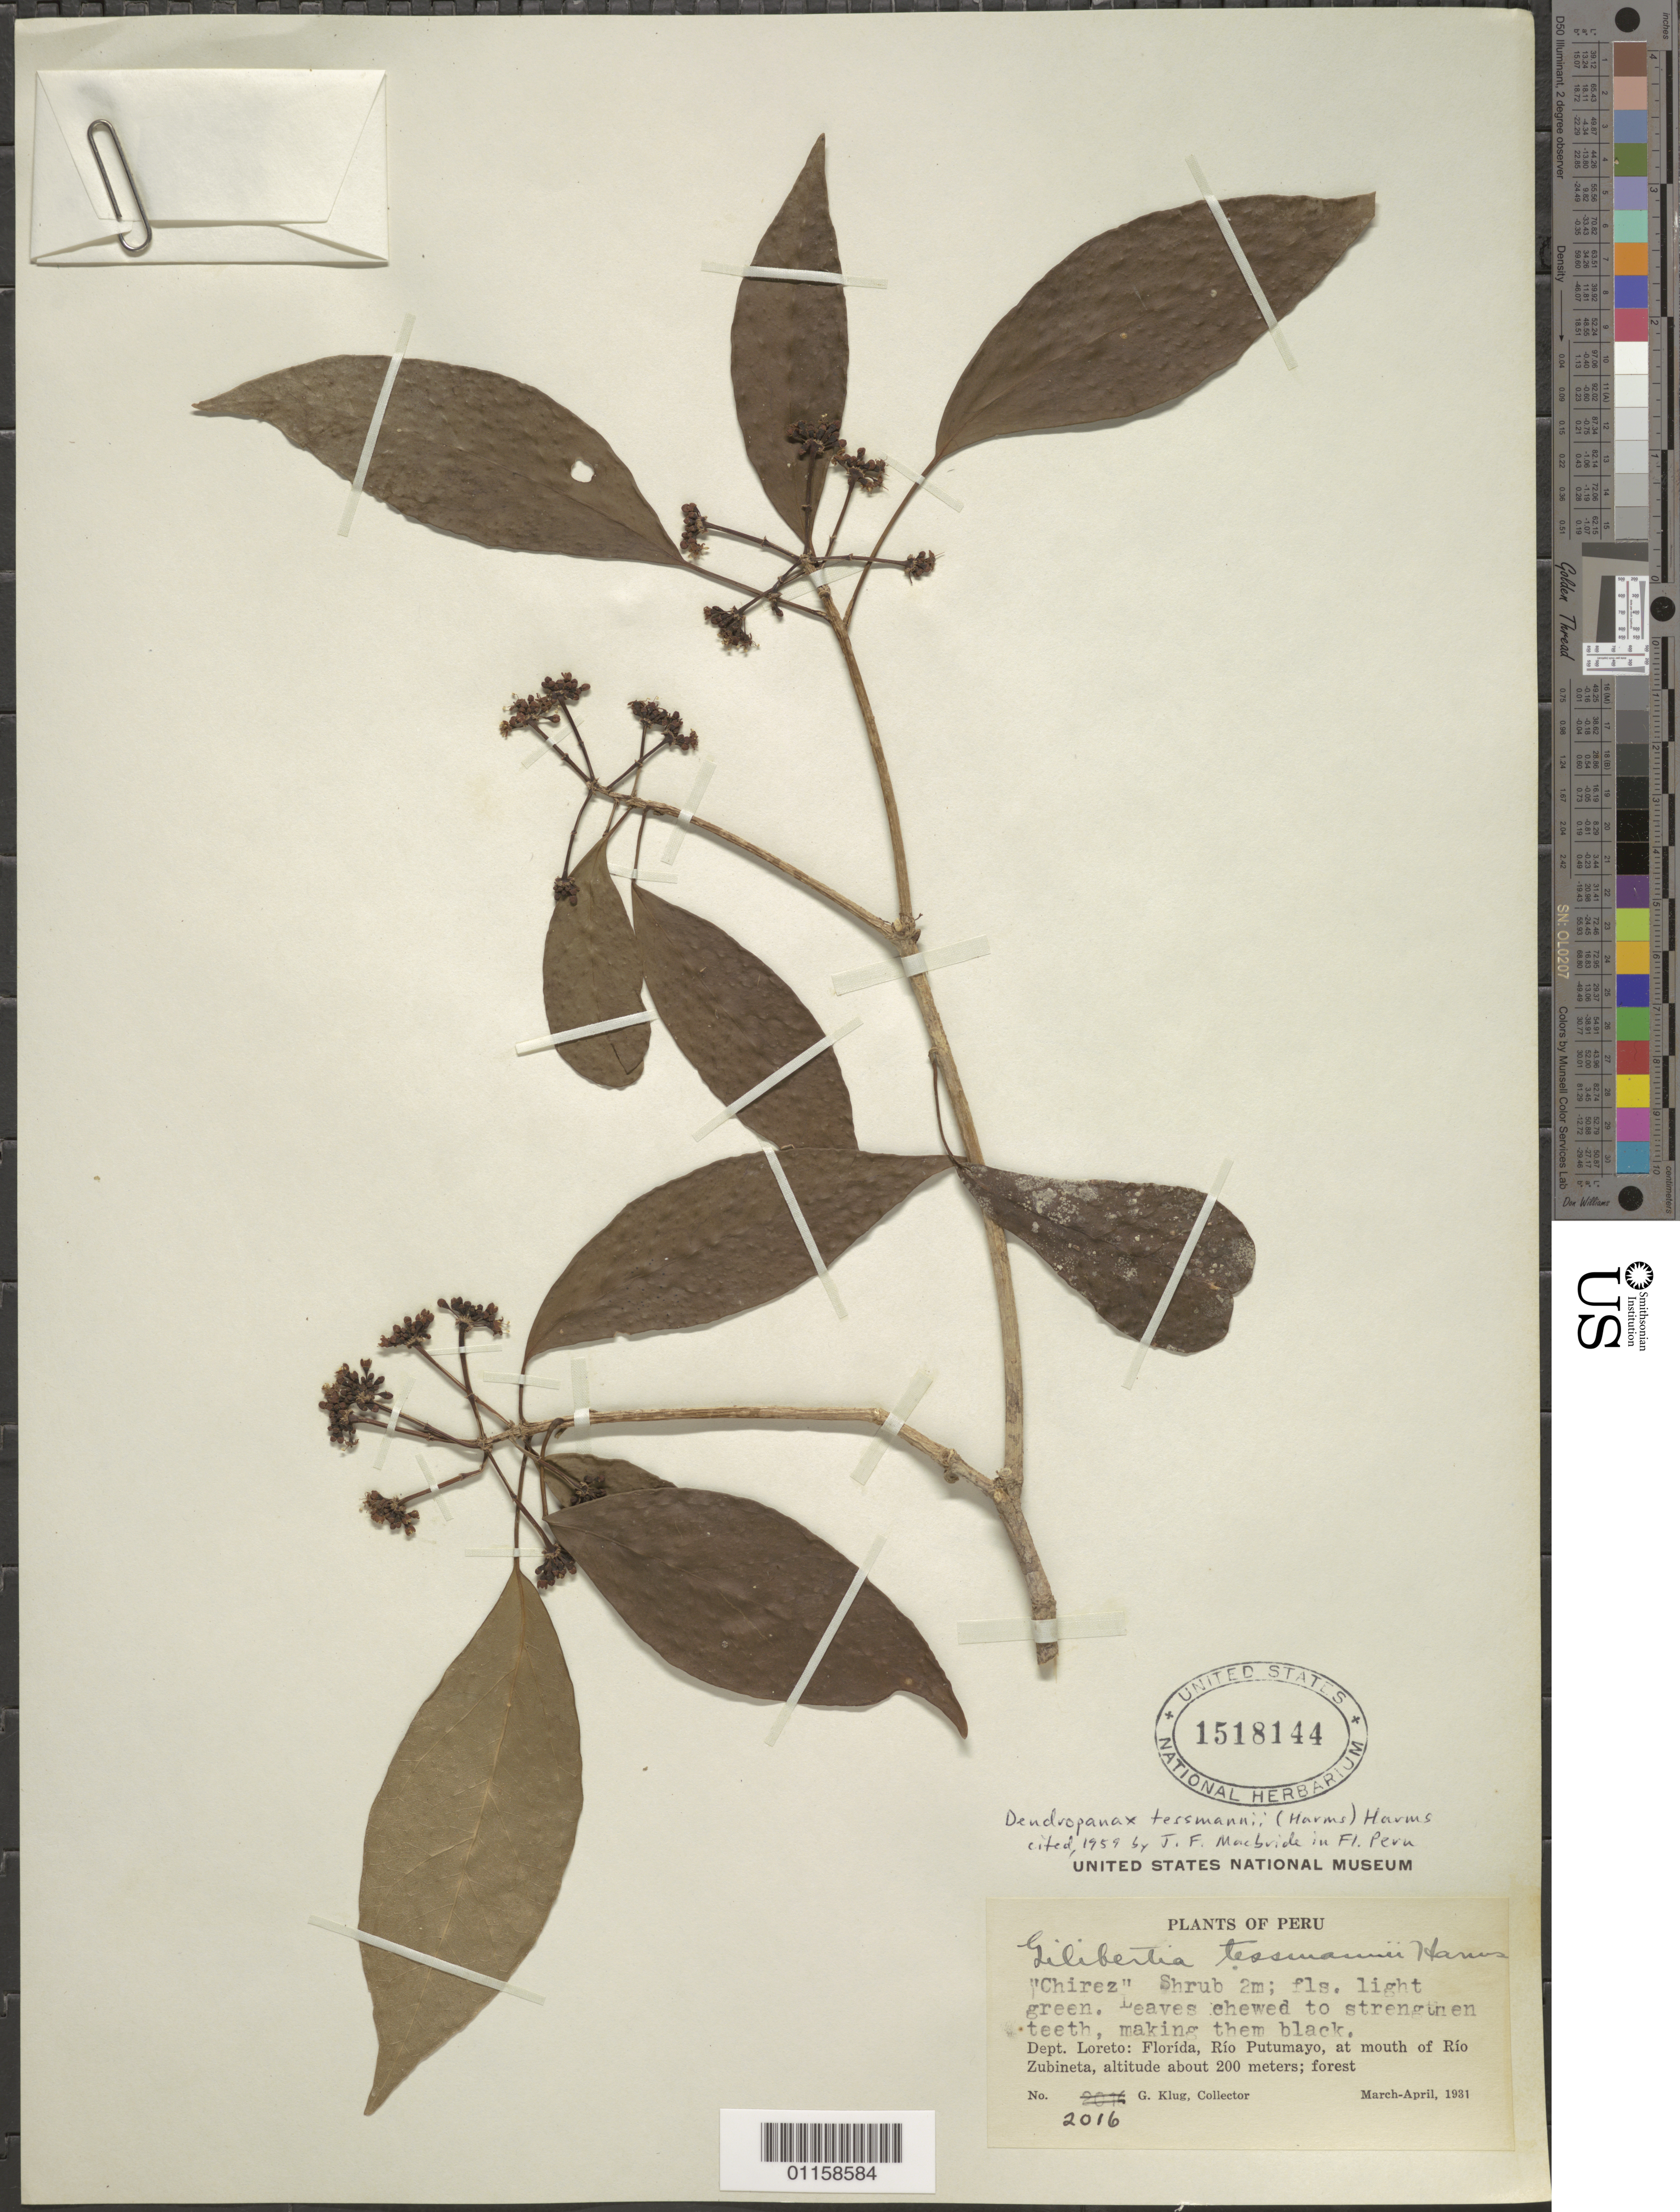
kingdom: Plantae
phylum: Tracheophyta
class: Magnoliopsida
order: Apiales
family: Araliaceae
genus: Dendropanax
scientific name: Dendropanax tessmannii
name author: (Harms) Harms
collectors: G. Klug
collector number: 2016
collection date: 1931-03/1931-04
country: Peru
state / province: Loreto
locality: Florida, Rio Putumayo, at mouth of Rio Zubineta.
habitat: Shrub. Forest.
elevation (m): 200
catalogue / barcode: US 1518144